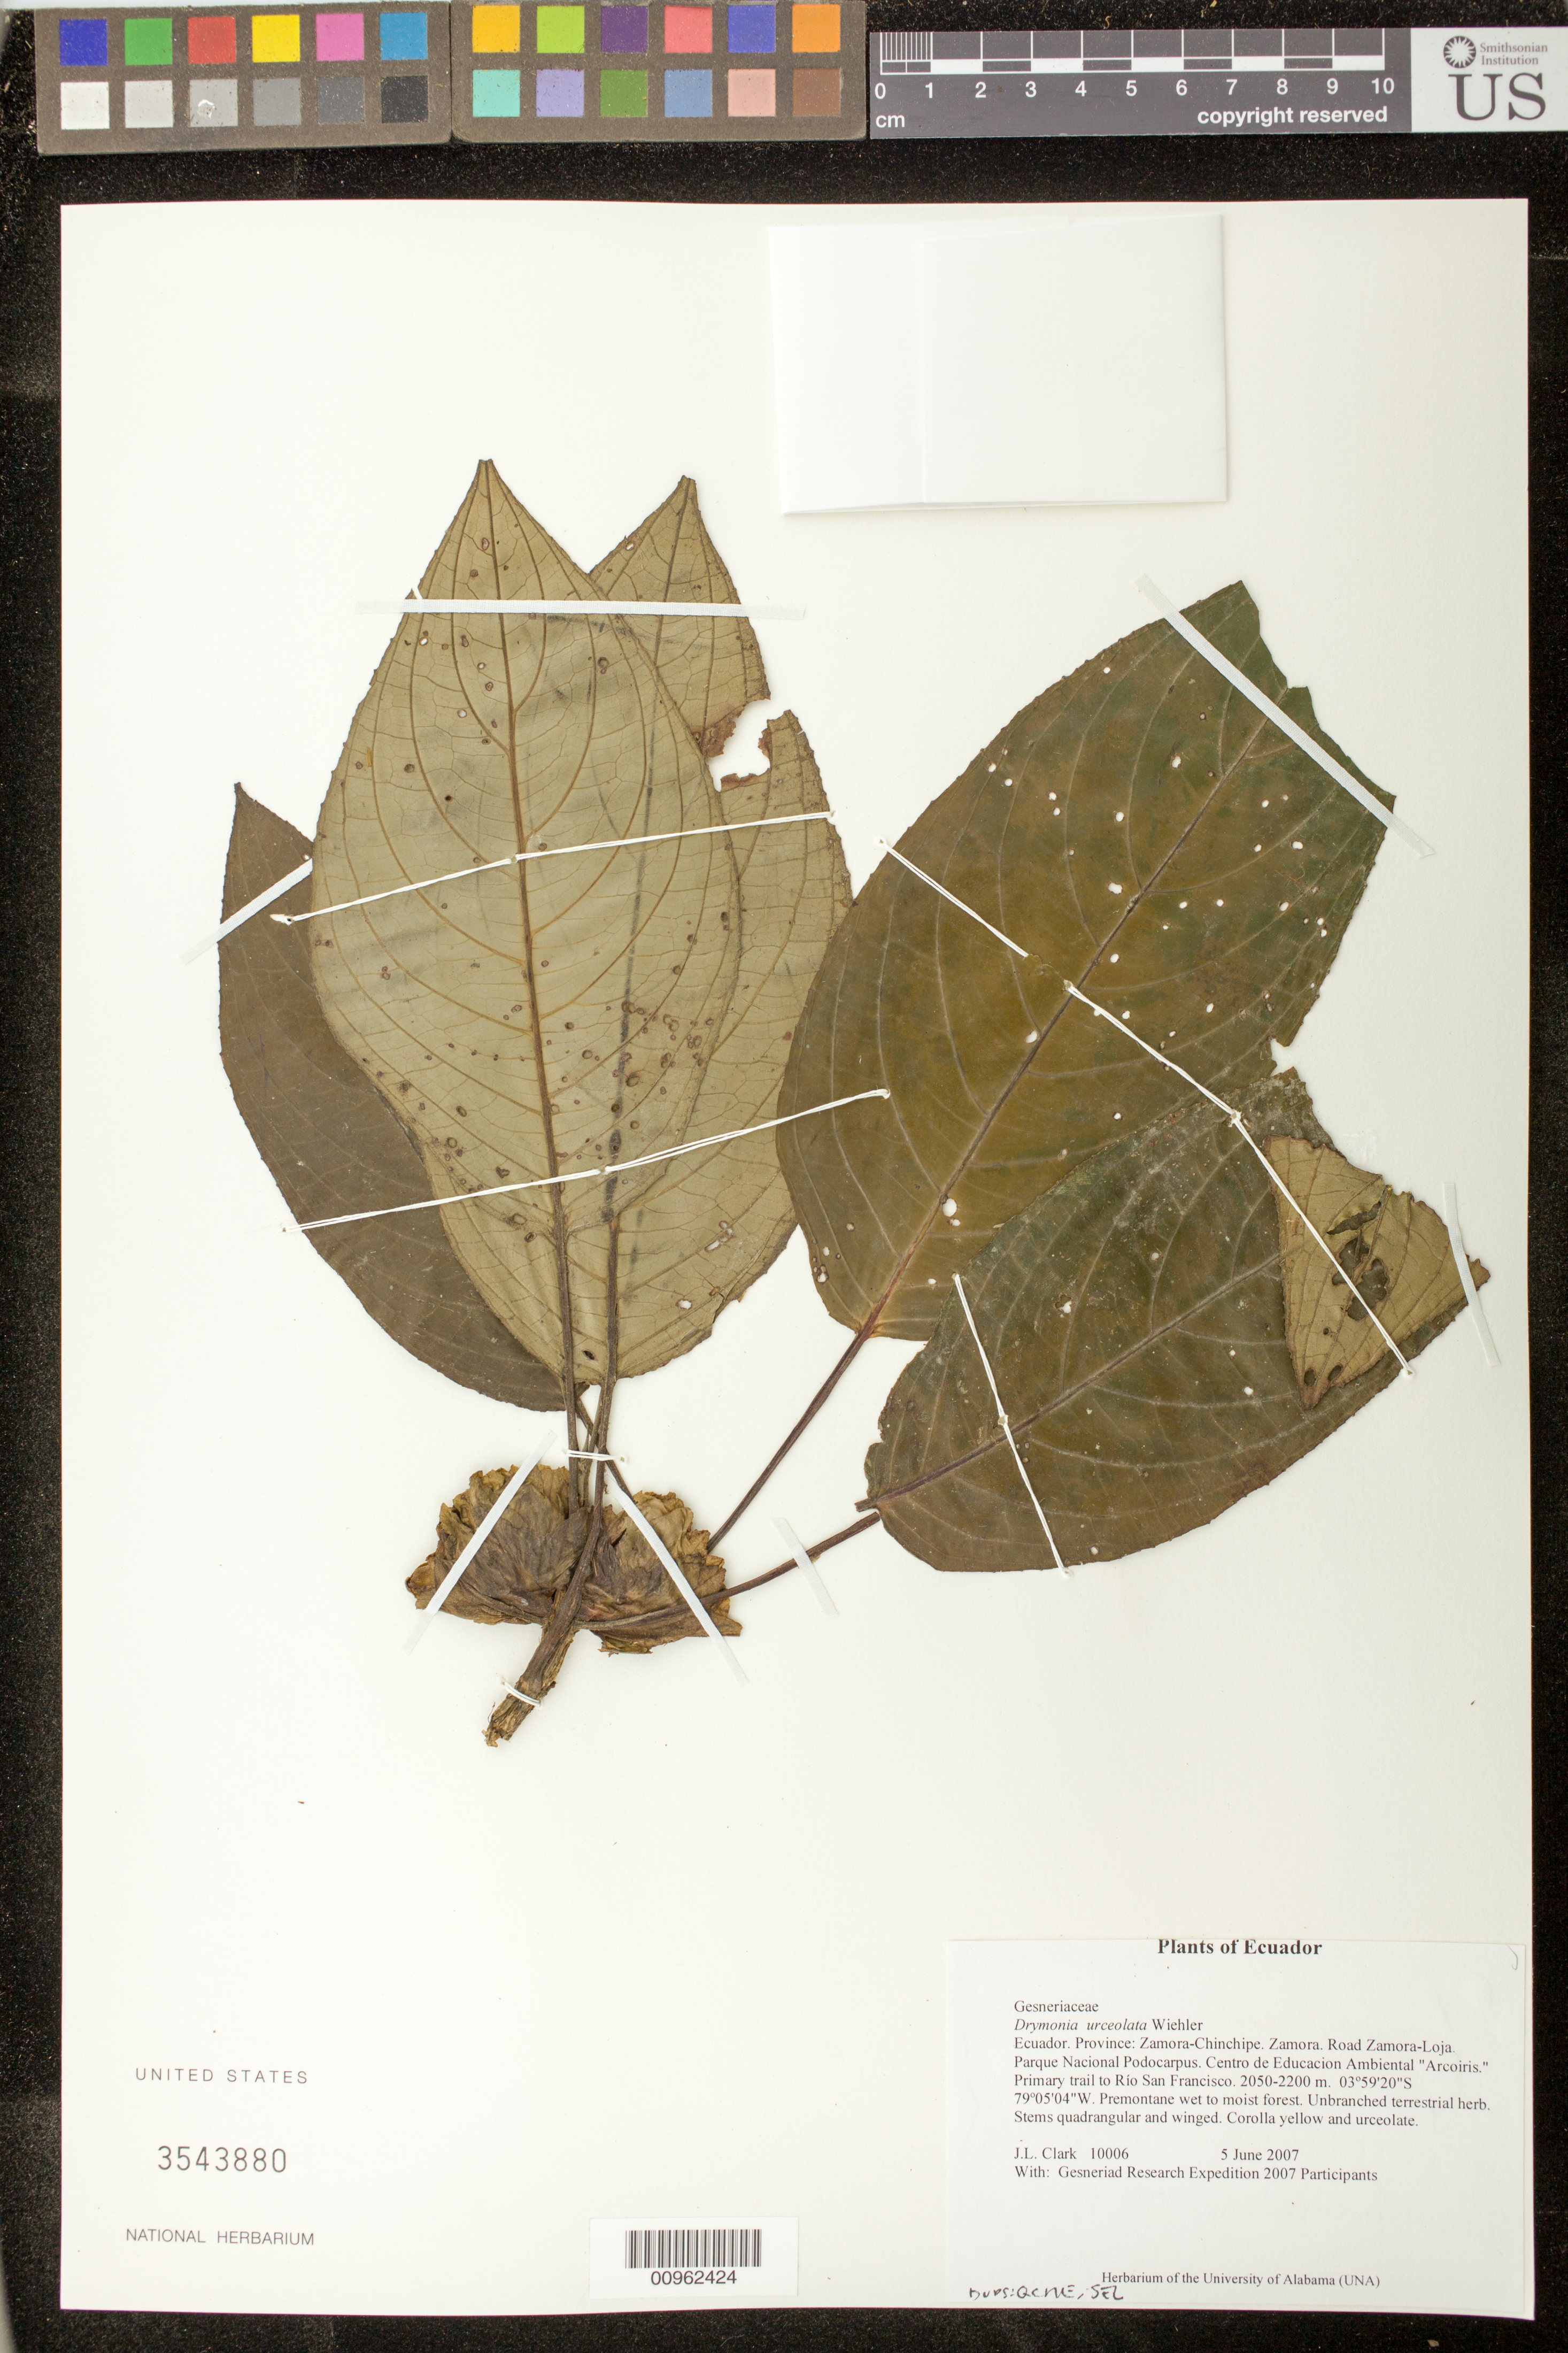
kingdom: Plantae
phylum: Tracheophyta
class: Magnoliopsida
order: Lamiales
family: Gesneriaceae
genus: Drymonia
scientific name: Drymonia urceolata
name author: Wiehler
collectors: J. L. Clark & Gesneriad Research Expedition 2007 Participants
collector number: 10006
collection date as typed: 05 Jun 2007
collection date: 2007-06-05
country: Ecuador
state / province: Zamora-Chinchipe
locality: Zamora. Road Zamora-Loja. Parque Nacional Podocarpus. Centro de Educacion Ambiental "Arcoiris." Primary trail to Río San Francisco.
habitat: Premontane wet to moist forest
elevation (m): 2050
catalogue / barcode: US 3543880